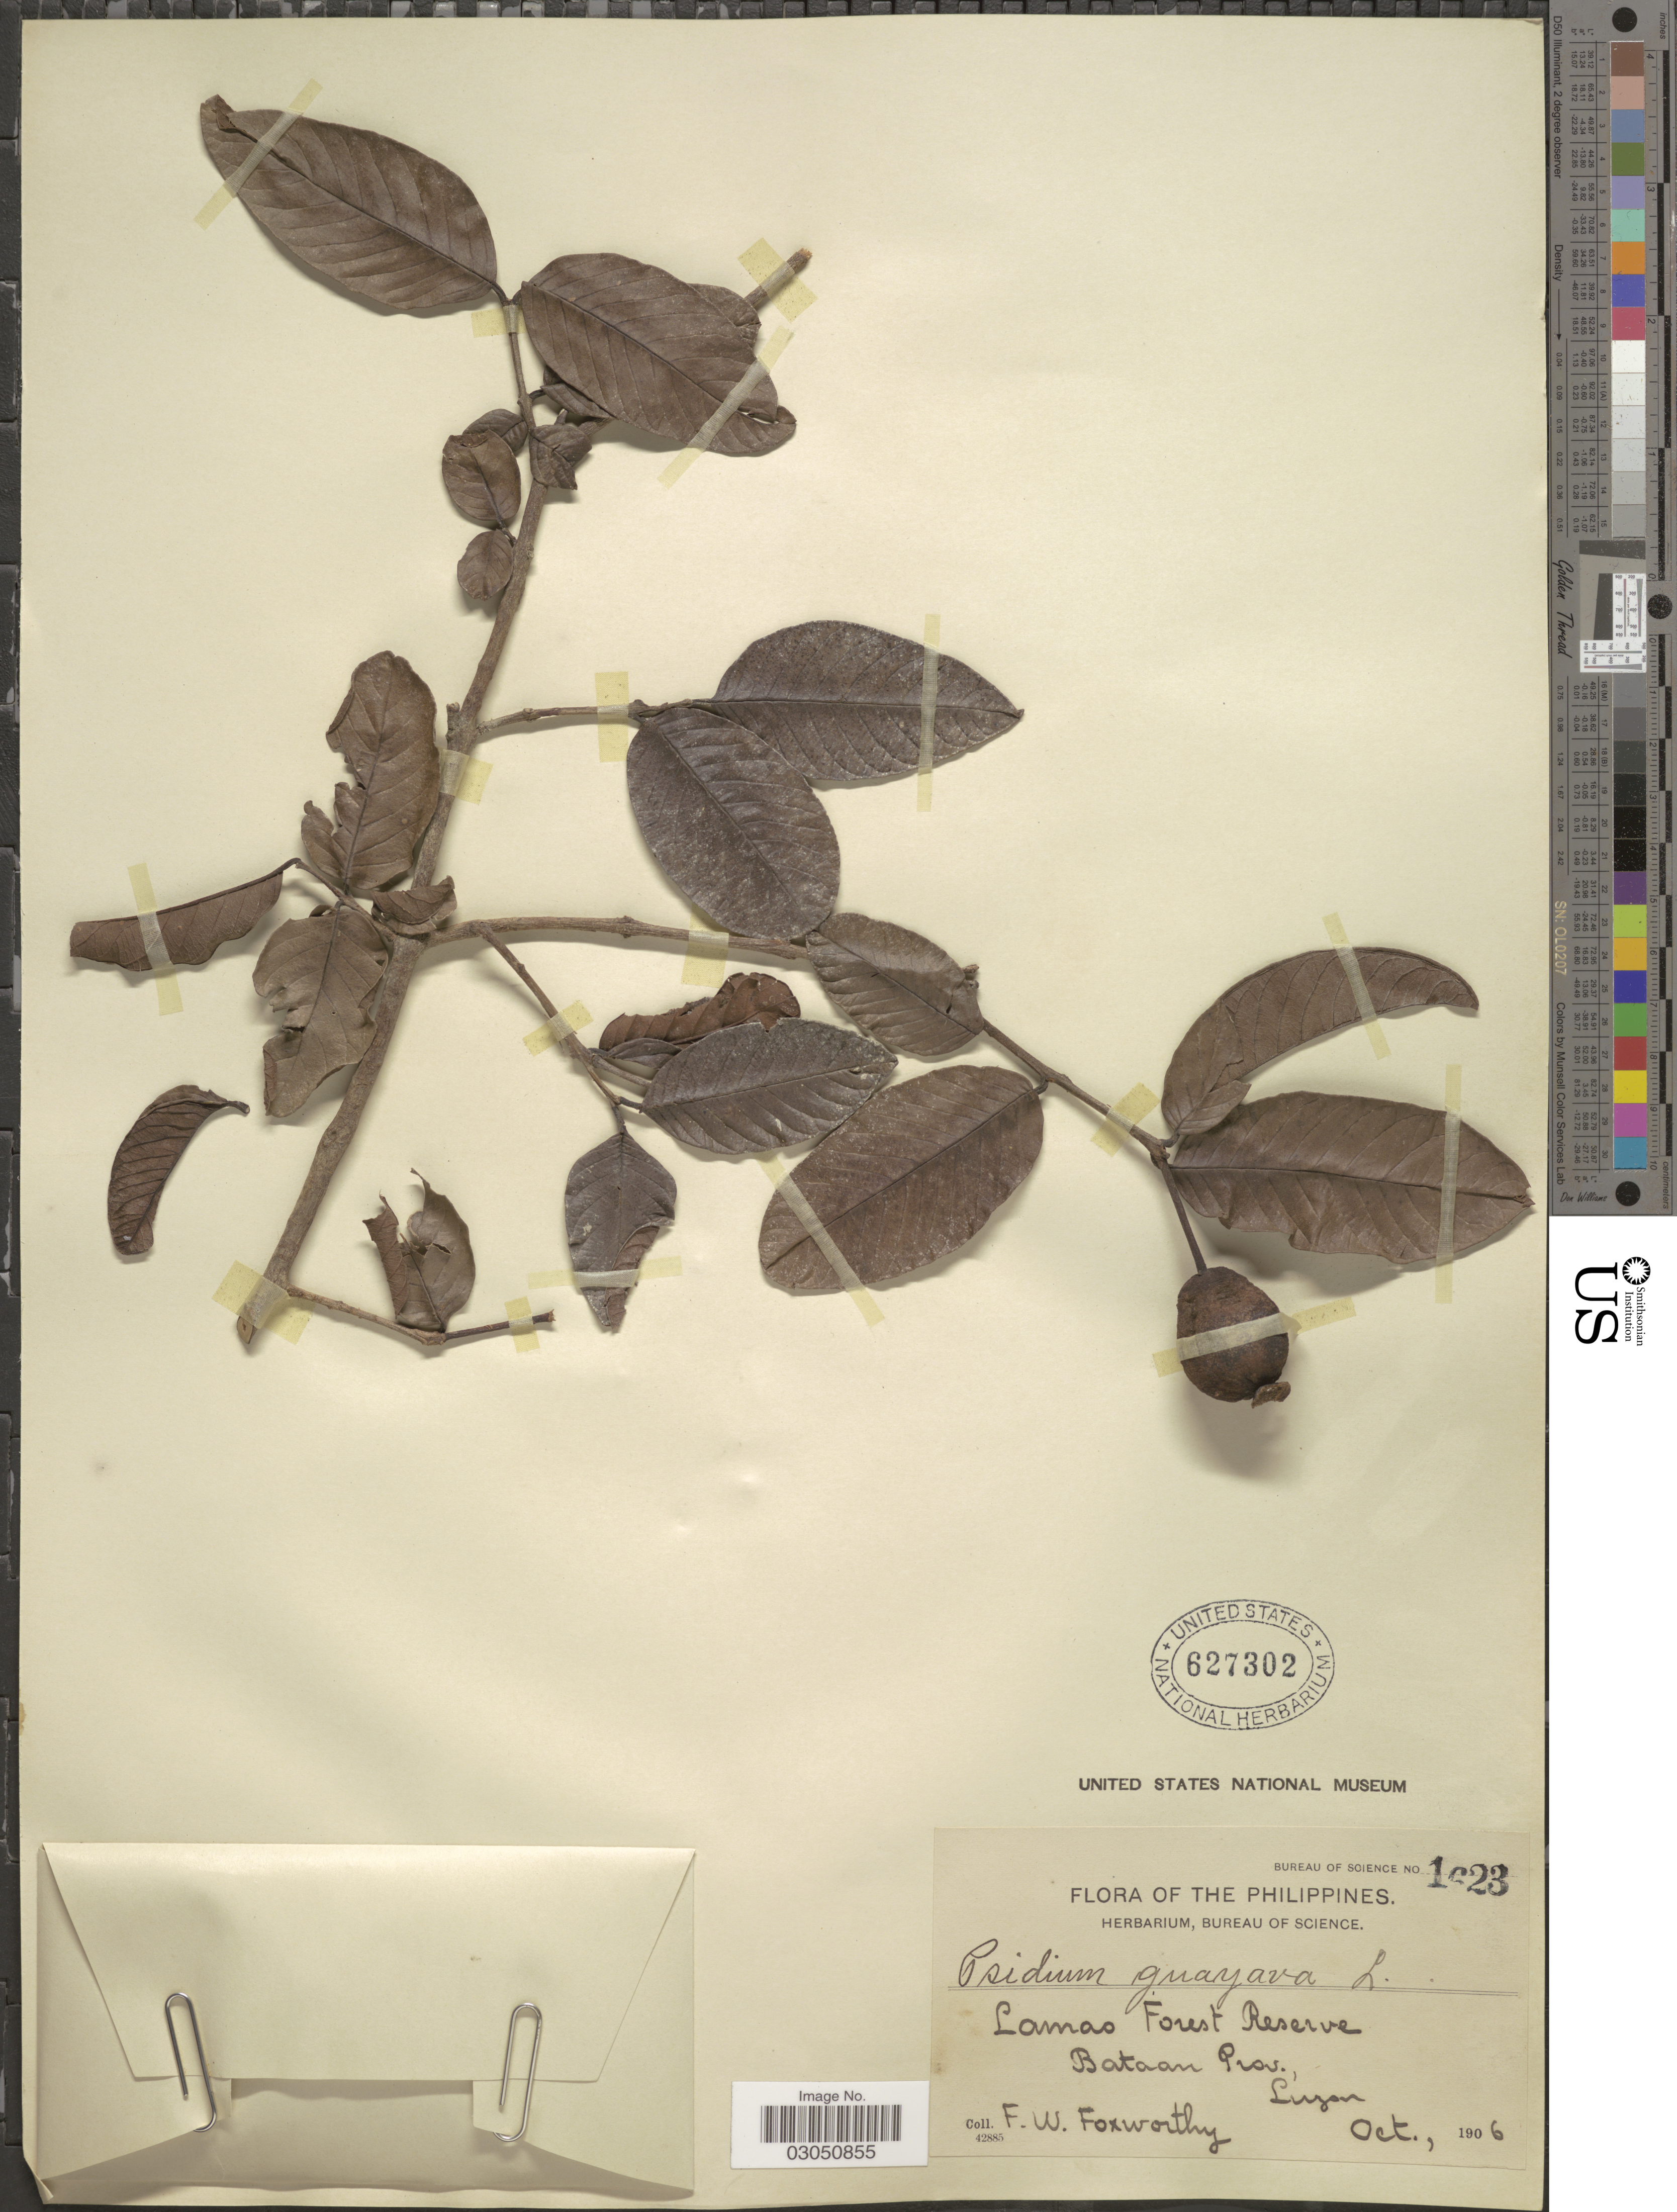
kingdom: Plantae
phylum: Tracheophyta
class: Magnoliopsida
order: Myrtales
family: Myrtaceae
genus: Psidium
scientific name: Psidium guajava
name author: L.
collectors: F. W. Foxworthy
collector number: Bureau of Science 1623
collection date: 1906-10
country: Philippines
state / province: Central Luzon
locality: Lamao Forest Reserve, Bataan Prov., Luzon.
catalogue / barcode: US 627302